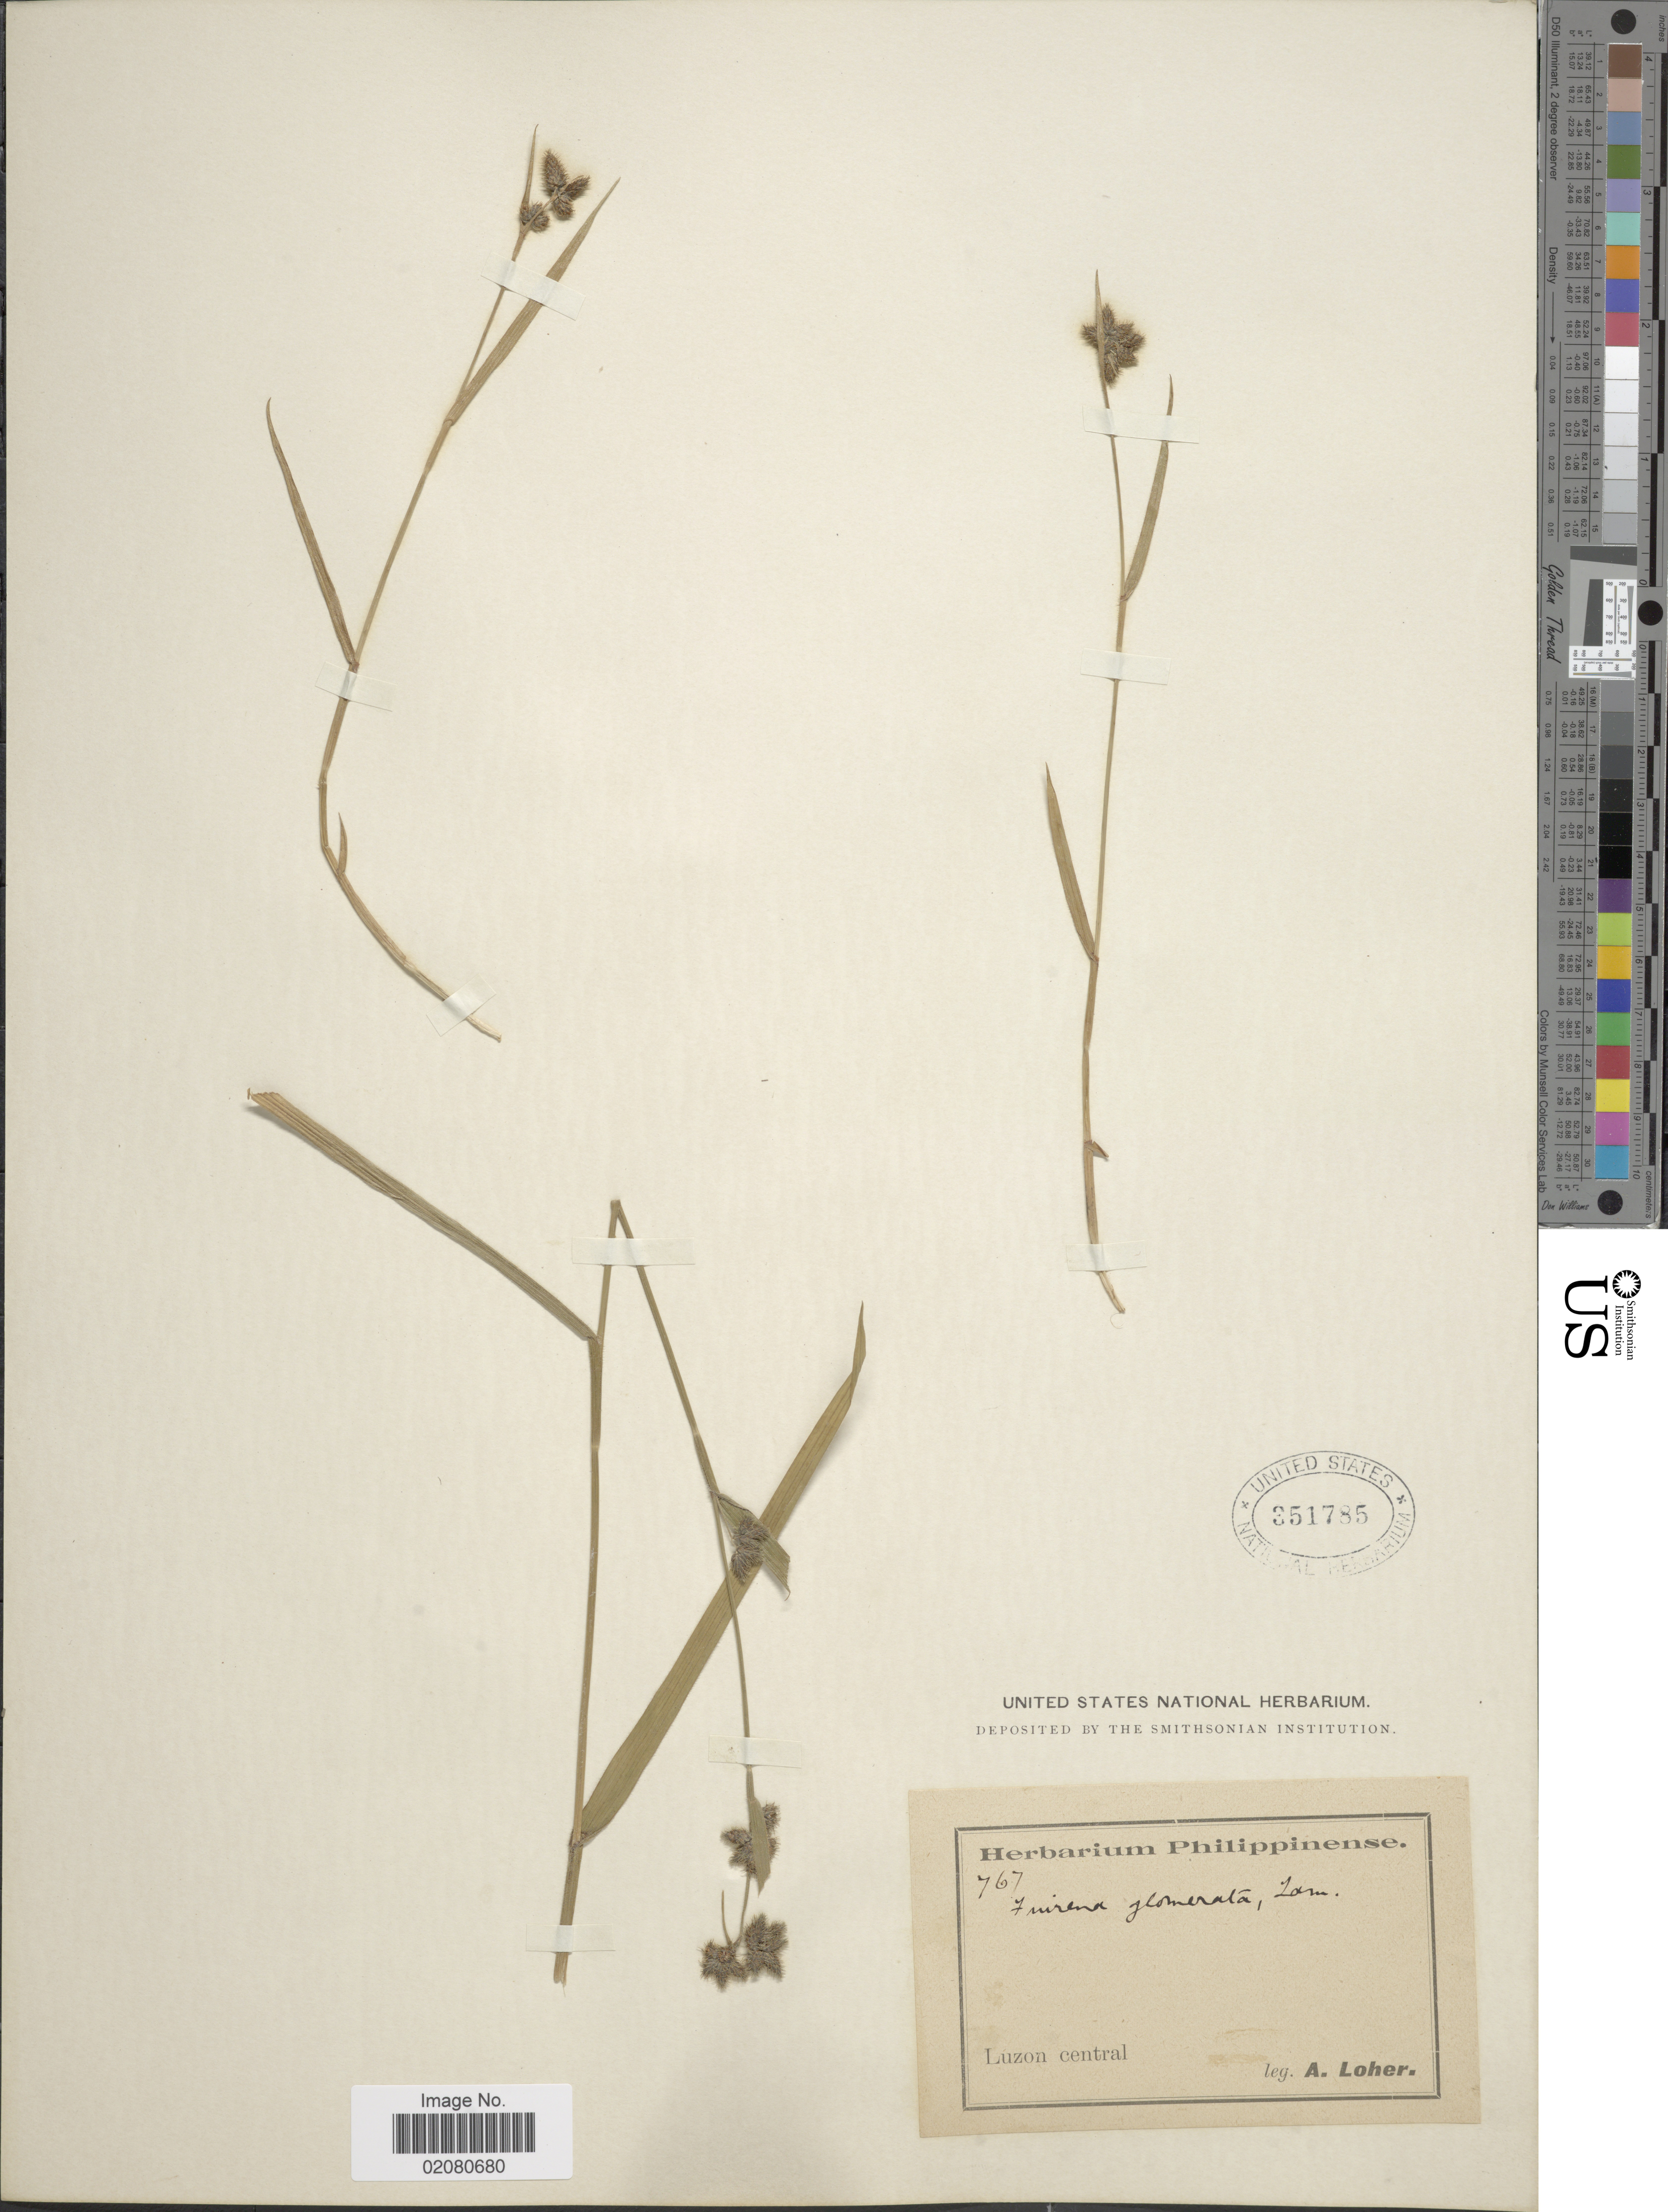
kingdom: Plantae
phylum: Tracheophyta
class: Liliopsida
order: Poales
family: Cyperaceae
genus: Fuirena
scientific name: Fuirena ciliaris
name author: (L.) Roxb.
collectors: A. Loher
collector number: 767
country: Philippines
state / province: Central Luzon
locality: Luzon central.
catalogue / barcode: US 351785